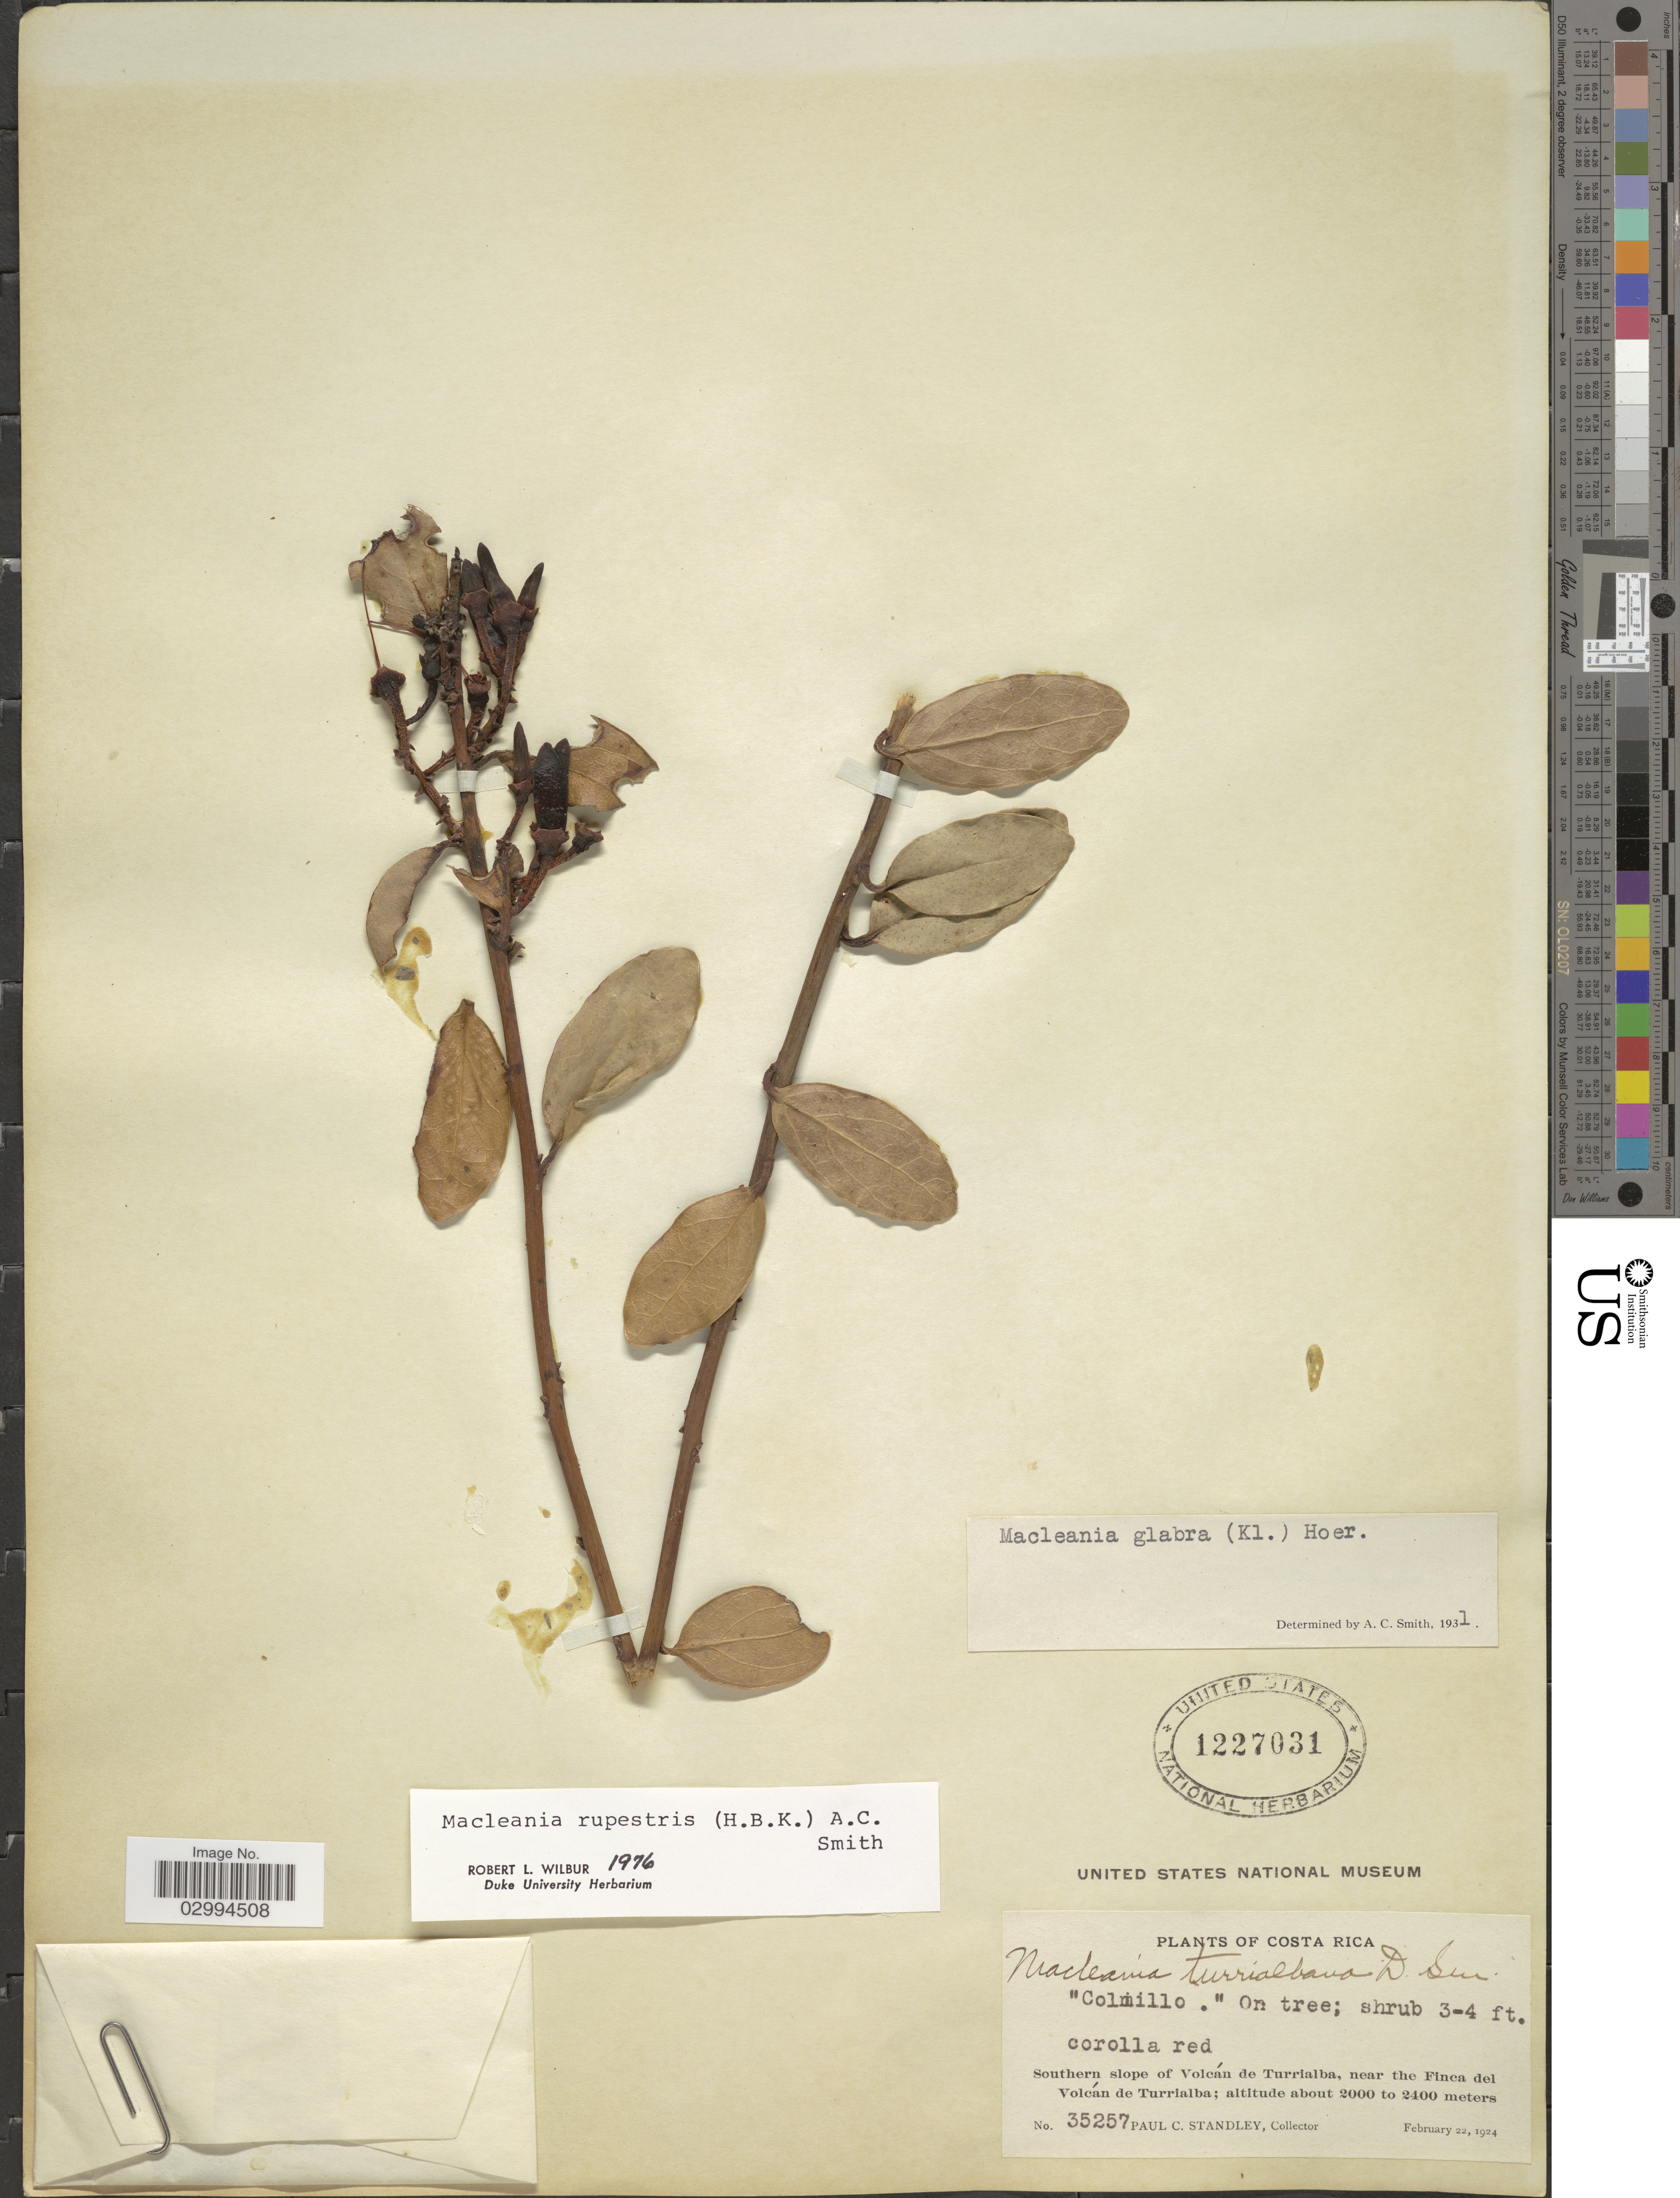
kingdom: Plantae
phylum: Tracheophyta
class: Magnoliopsida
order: Ericales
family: Ericaceae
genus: Macleania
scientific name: Macleania rupestris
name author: (Kunth) A.C. Sm.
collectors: P. C. Standley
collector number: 35257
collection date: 1924-02-22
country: Costa Rica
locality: Southern slope of Volcán de Turrialba, near the Finca del Volcán de Turrialba.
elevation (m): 2000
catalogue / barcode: US 1227031